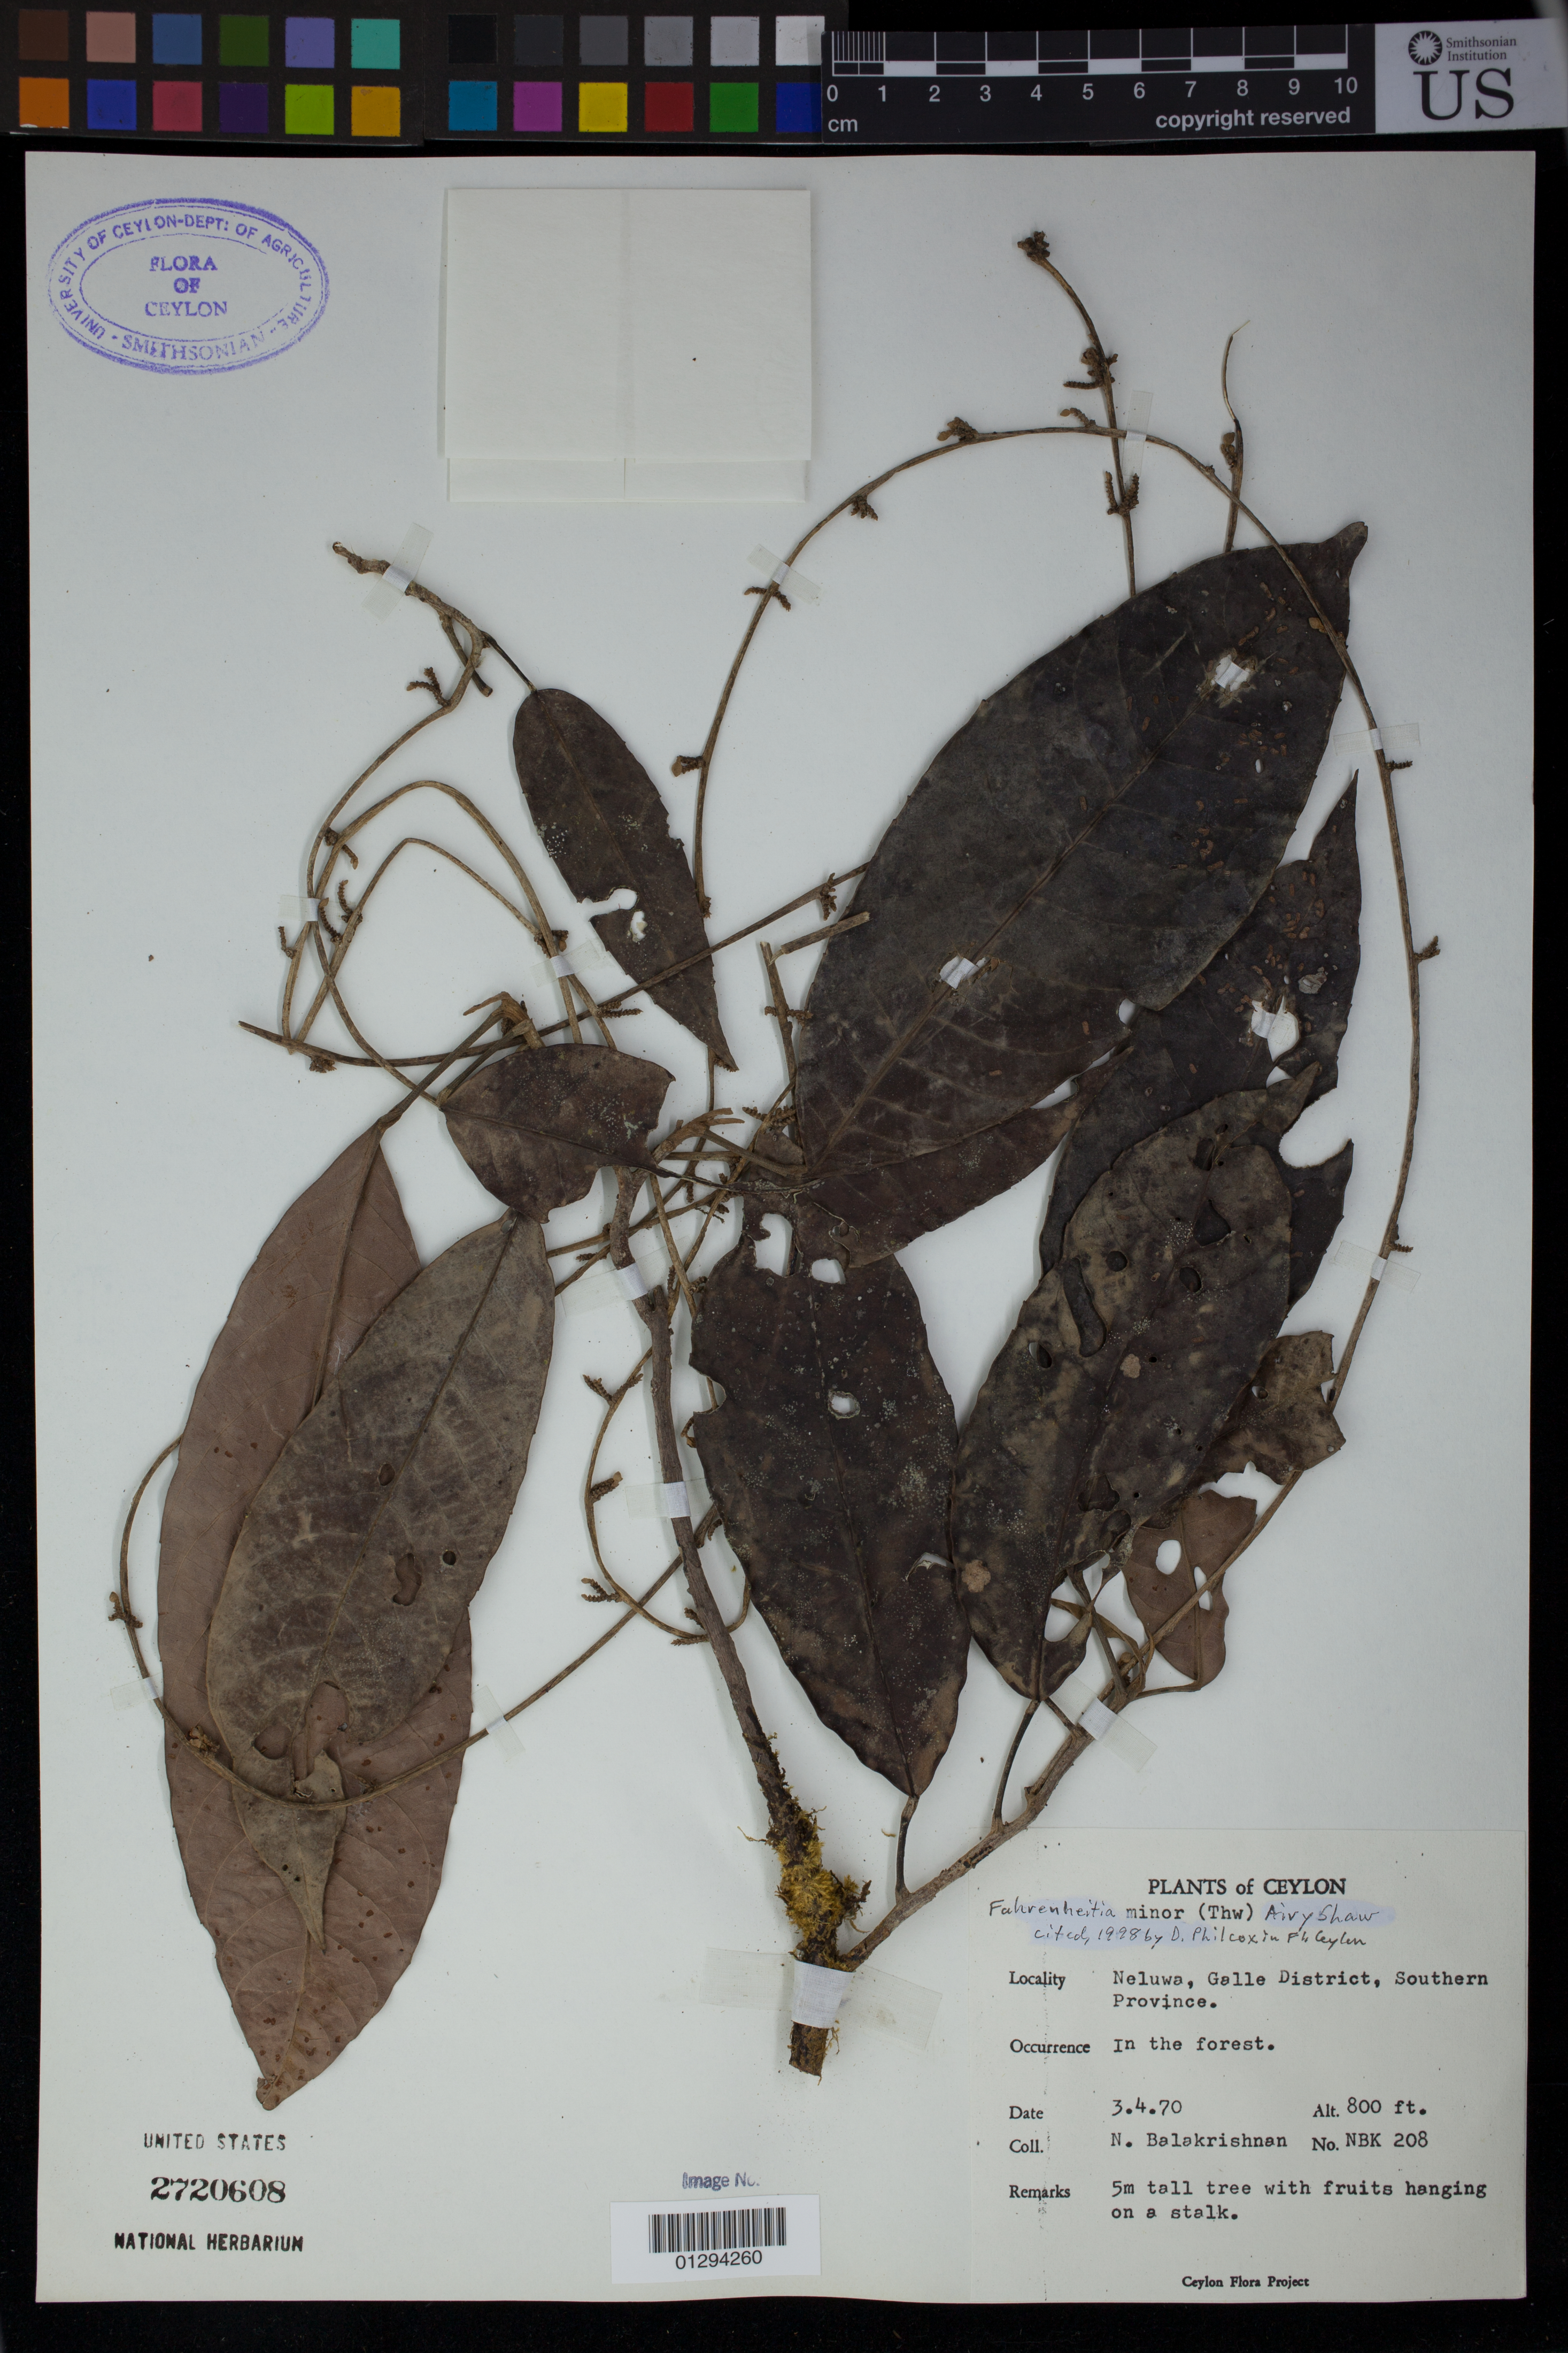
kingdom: Plantae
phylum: Tracheophyta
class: Magnoliopsida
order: Malpighiales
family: Euphorbiaceae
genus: Fahrenheitia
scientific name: Fahrenheitia minor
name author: (Thwaites) Airy Shaw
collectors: N. Balakrishnan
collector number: NBK 208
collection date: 1970-04-03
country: Sri Lanka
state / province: Southern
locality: Neluwa, Galle District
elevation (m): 244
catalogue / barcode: US 2720608